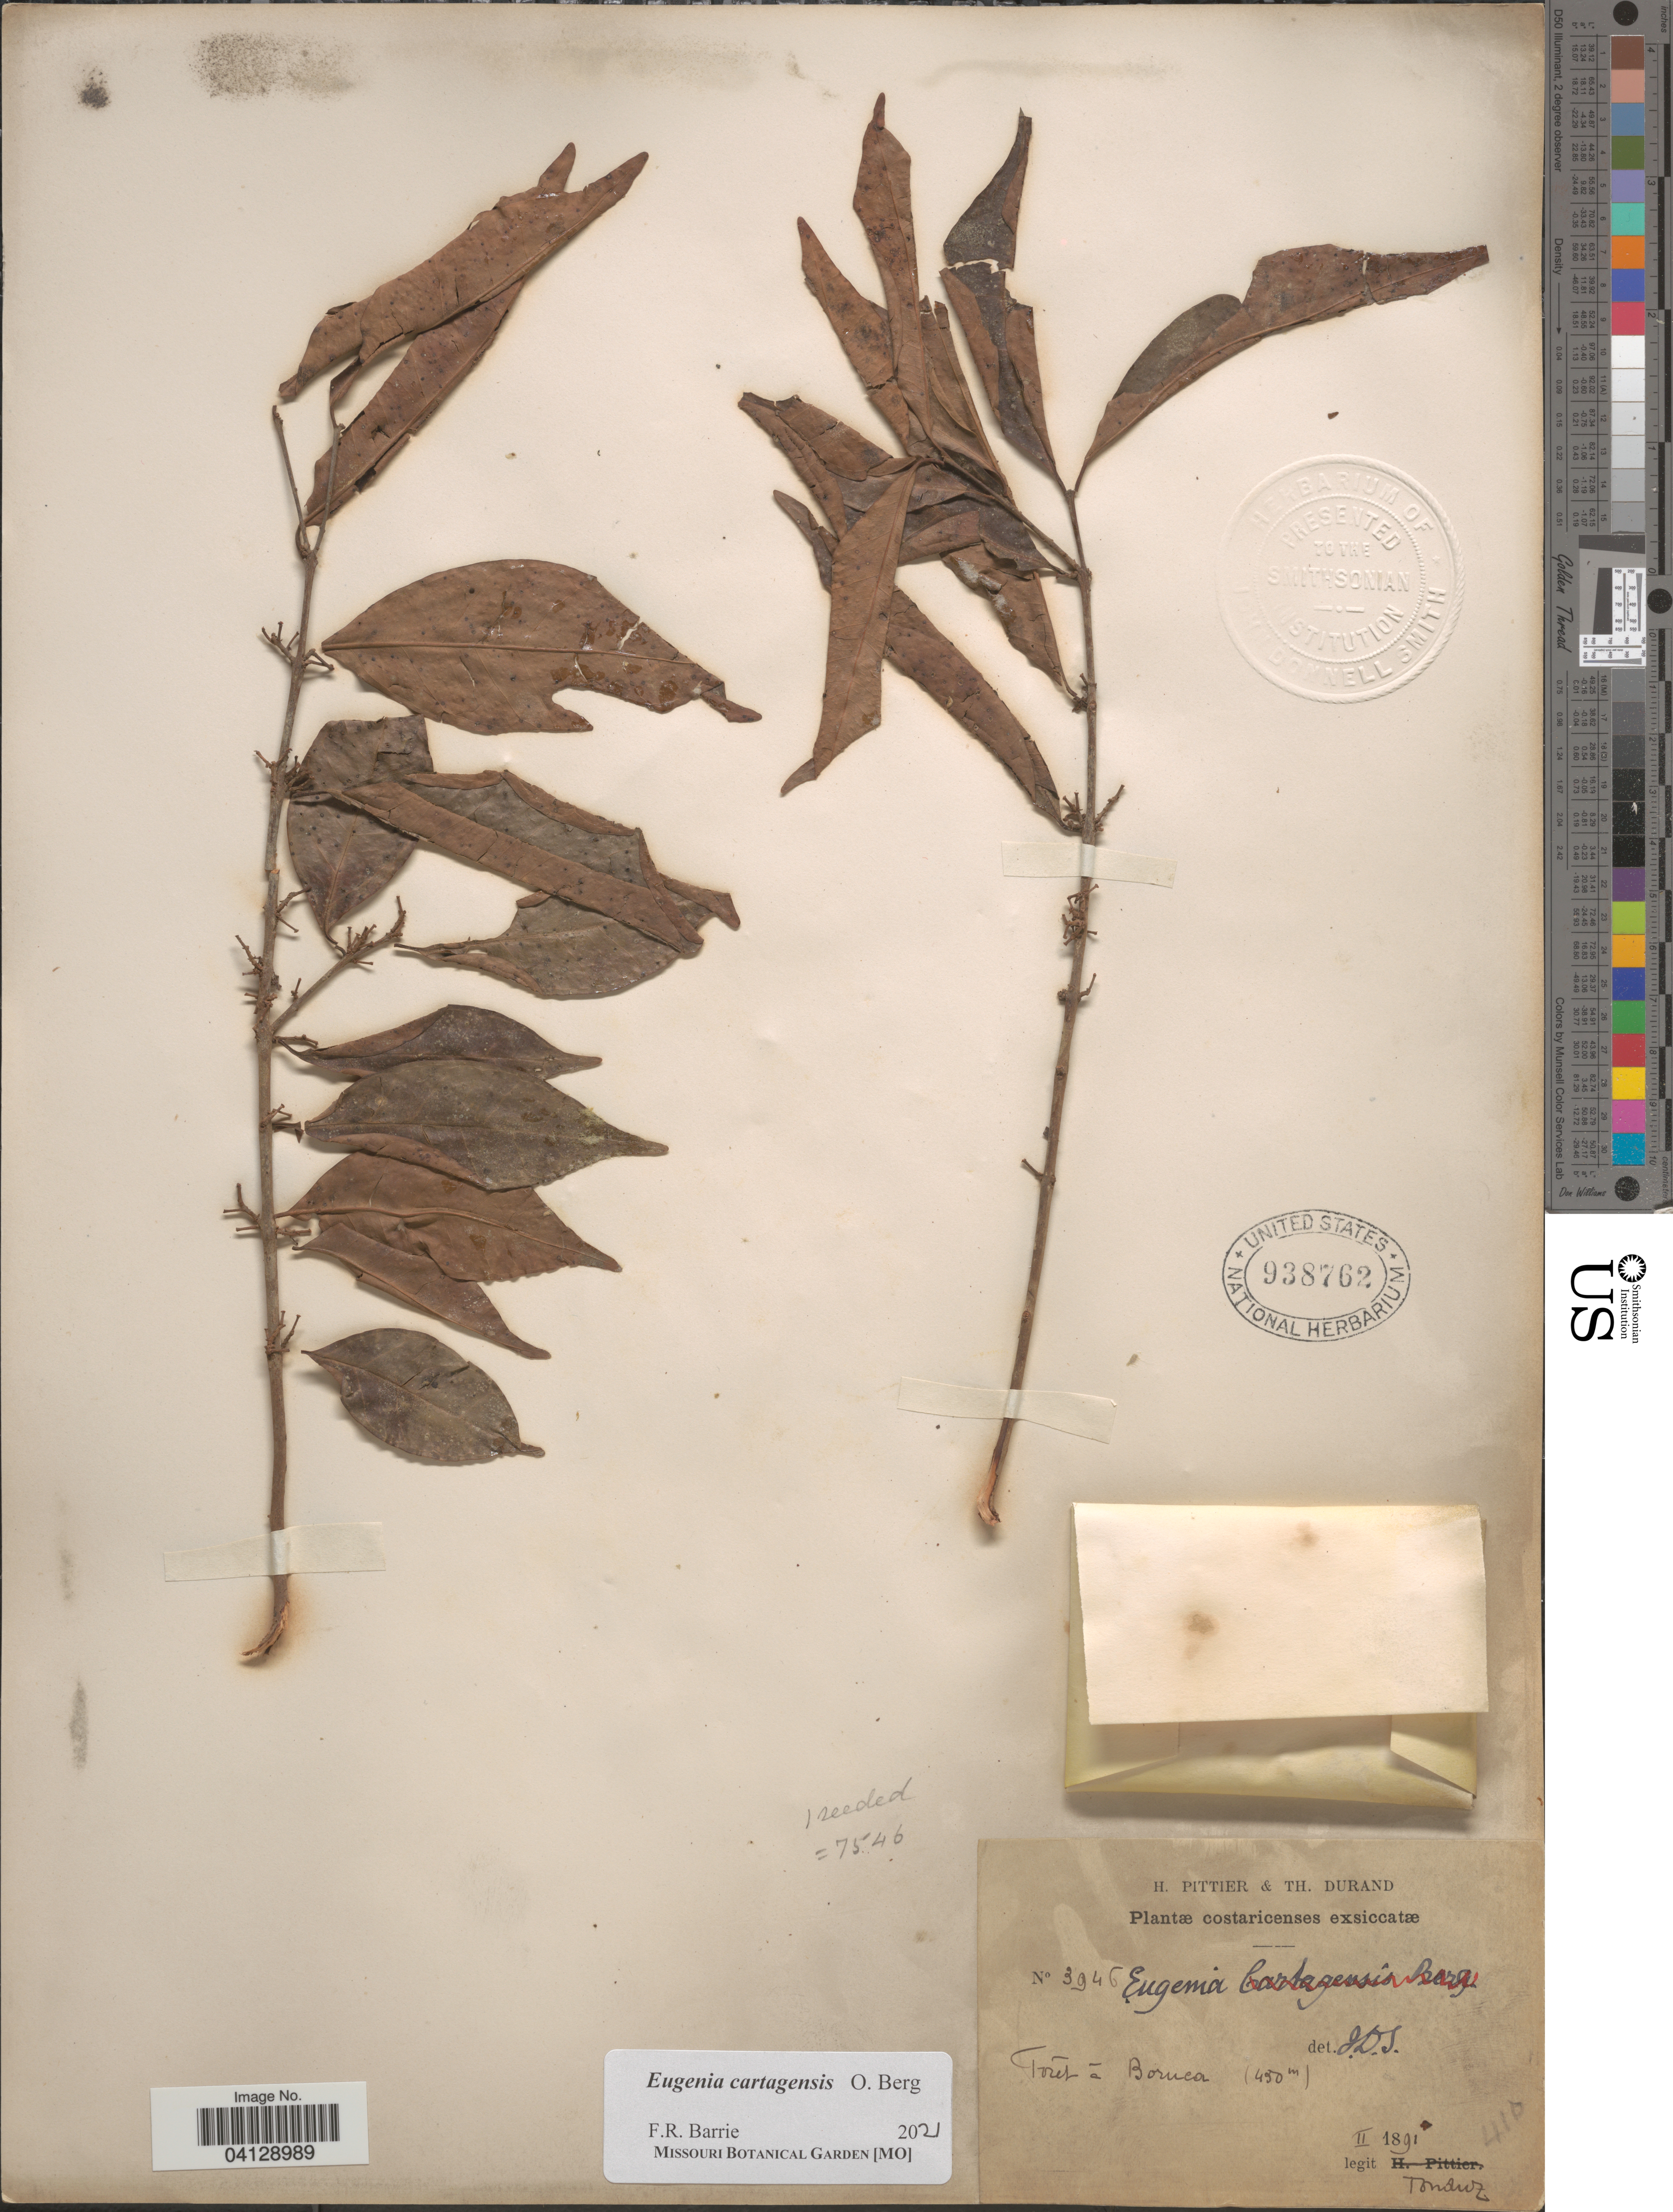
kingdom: Plantae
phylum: Tracheophyta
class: Magnoliopsida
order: Myrtales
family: Myrtaceae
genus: Eugenia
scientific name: Eugenia cartagensis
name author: O. Berg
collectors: Tonduz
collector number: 3946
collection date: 1891-02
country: Costa Rica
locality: Costaricenses. Forêt á Boruca.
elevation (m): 450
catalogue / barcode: US 938762